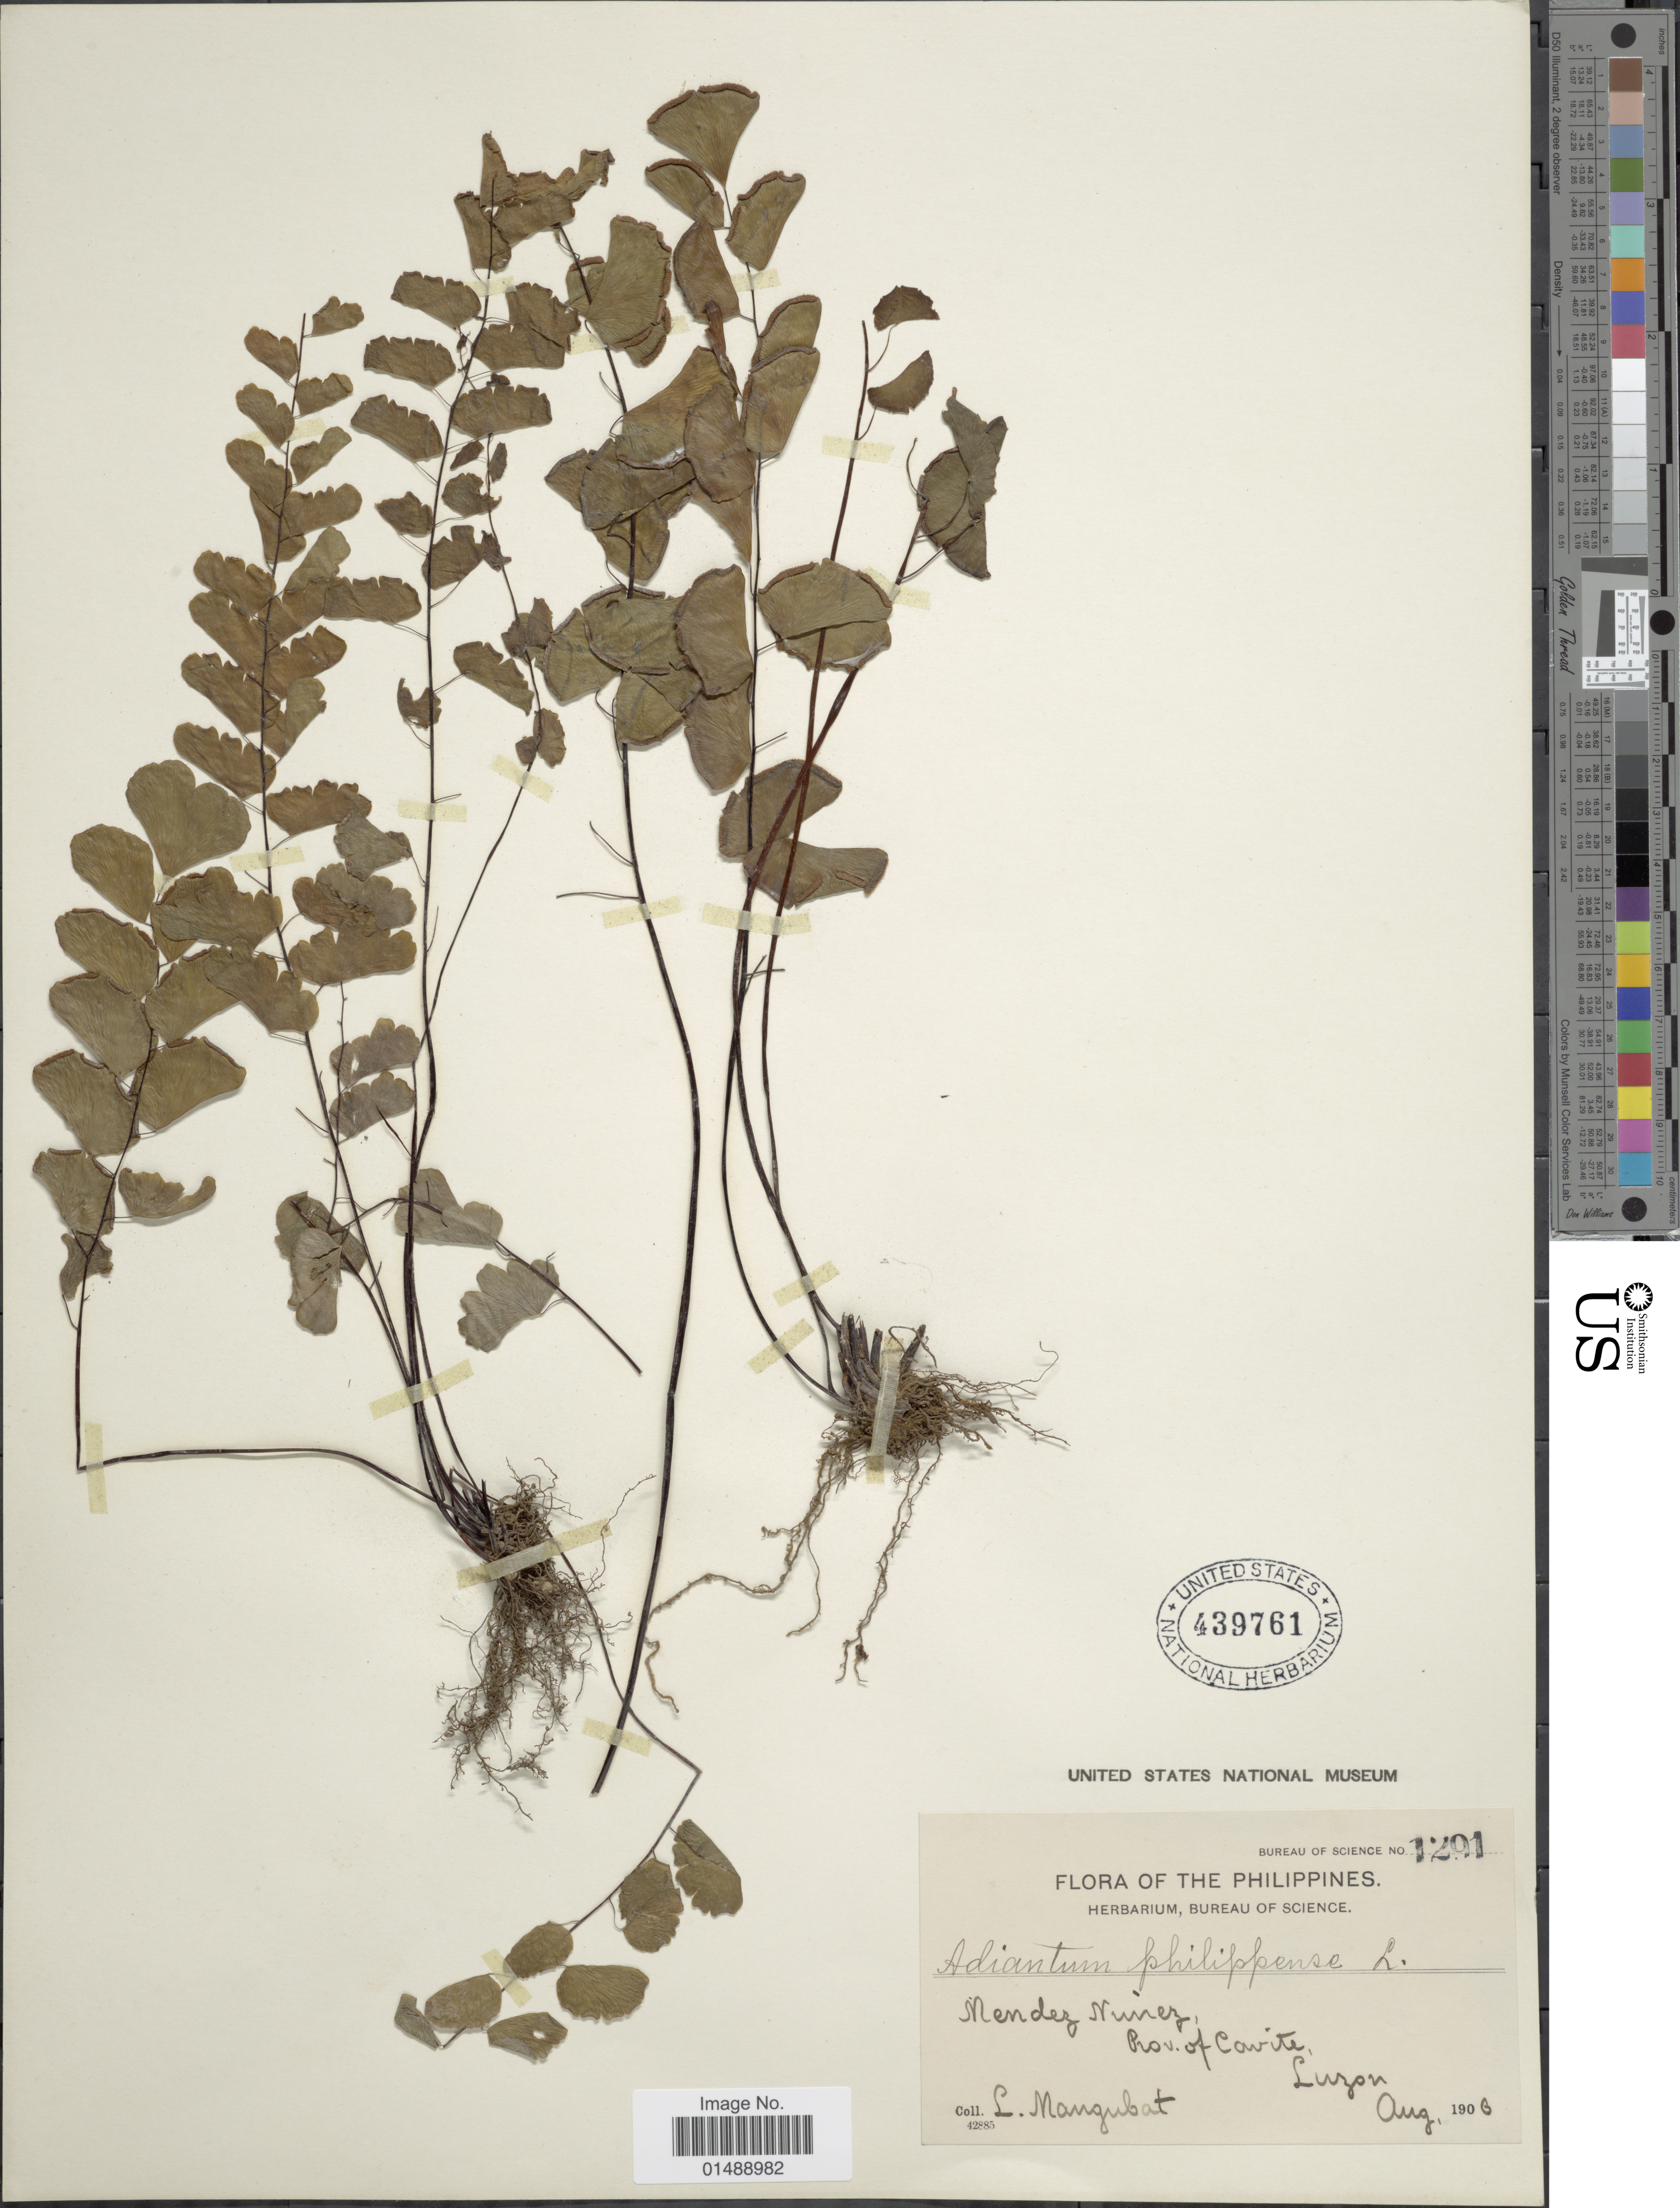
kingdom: Plantae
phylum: Tracheophyta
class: Polypodiopsida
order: Polypodiales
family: Pteridaceae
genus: Adiantum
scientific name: Adiantum philippense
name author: L.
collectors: L. Mangubat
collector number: Bureau of Science 1291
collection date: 1903-08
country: Philippines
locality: The Philippines, Mendez Ruinez, Prov. of Cavite, Luzon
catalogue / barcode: US 439761